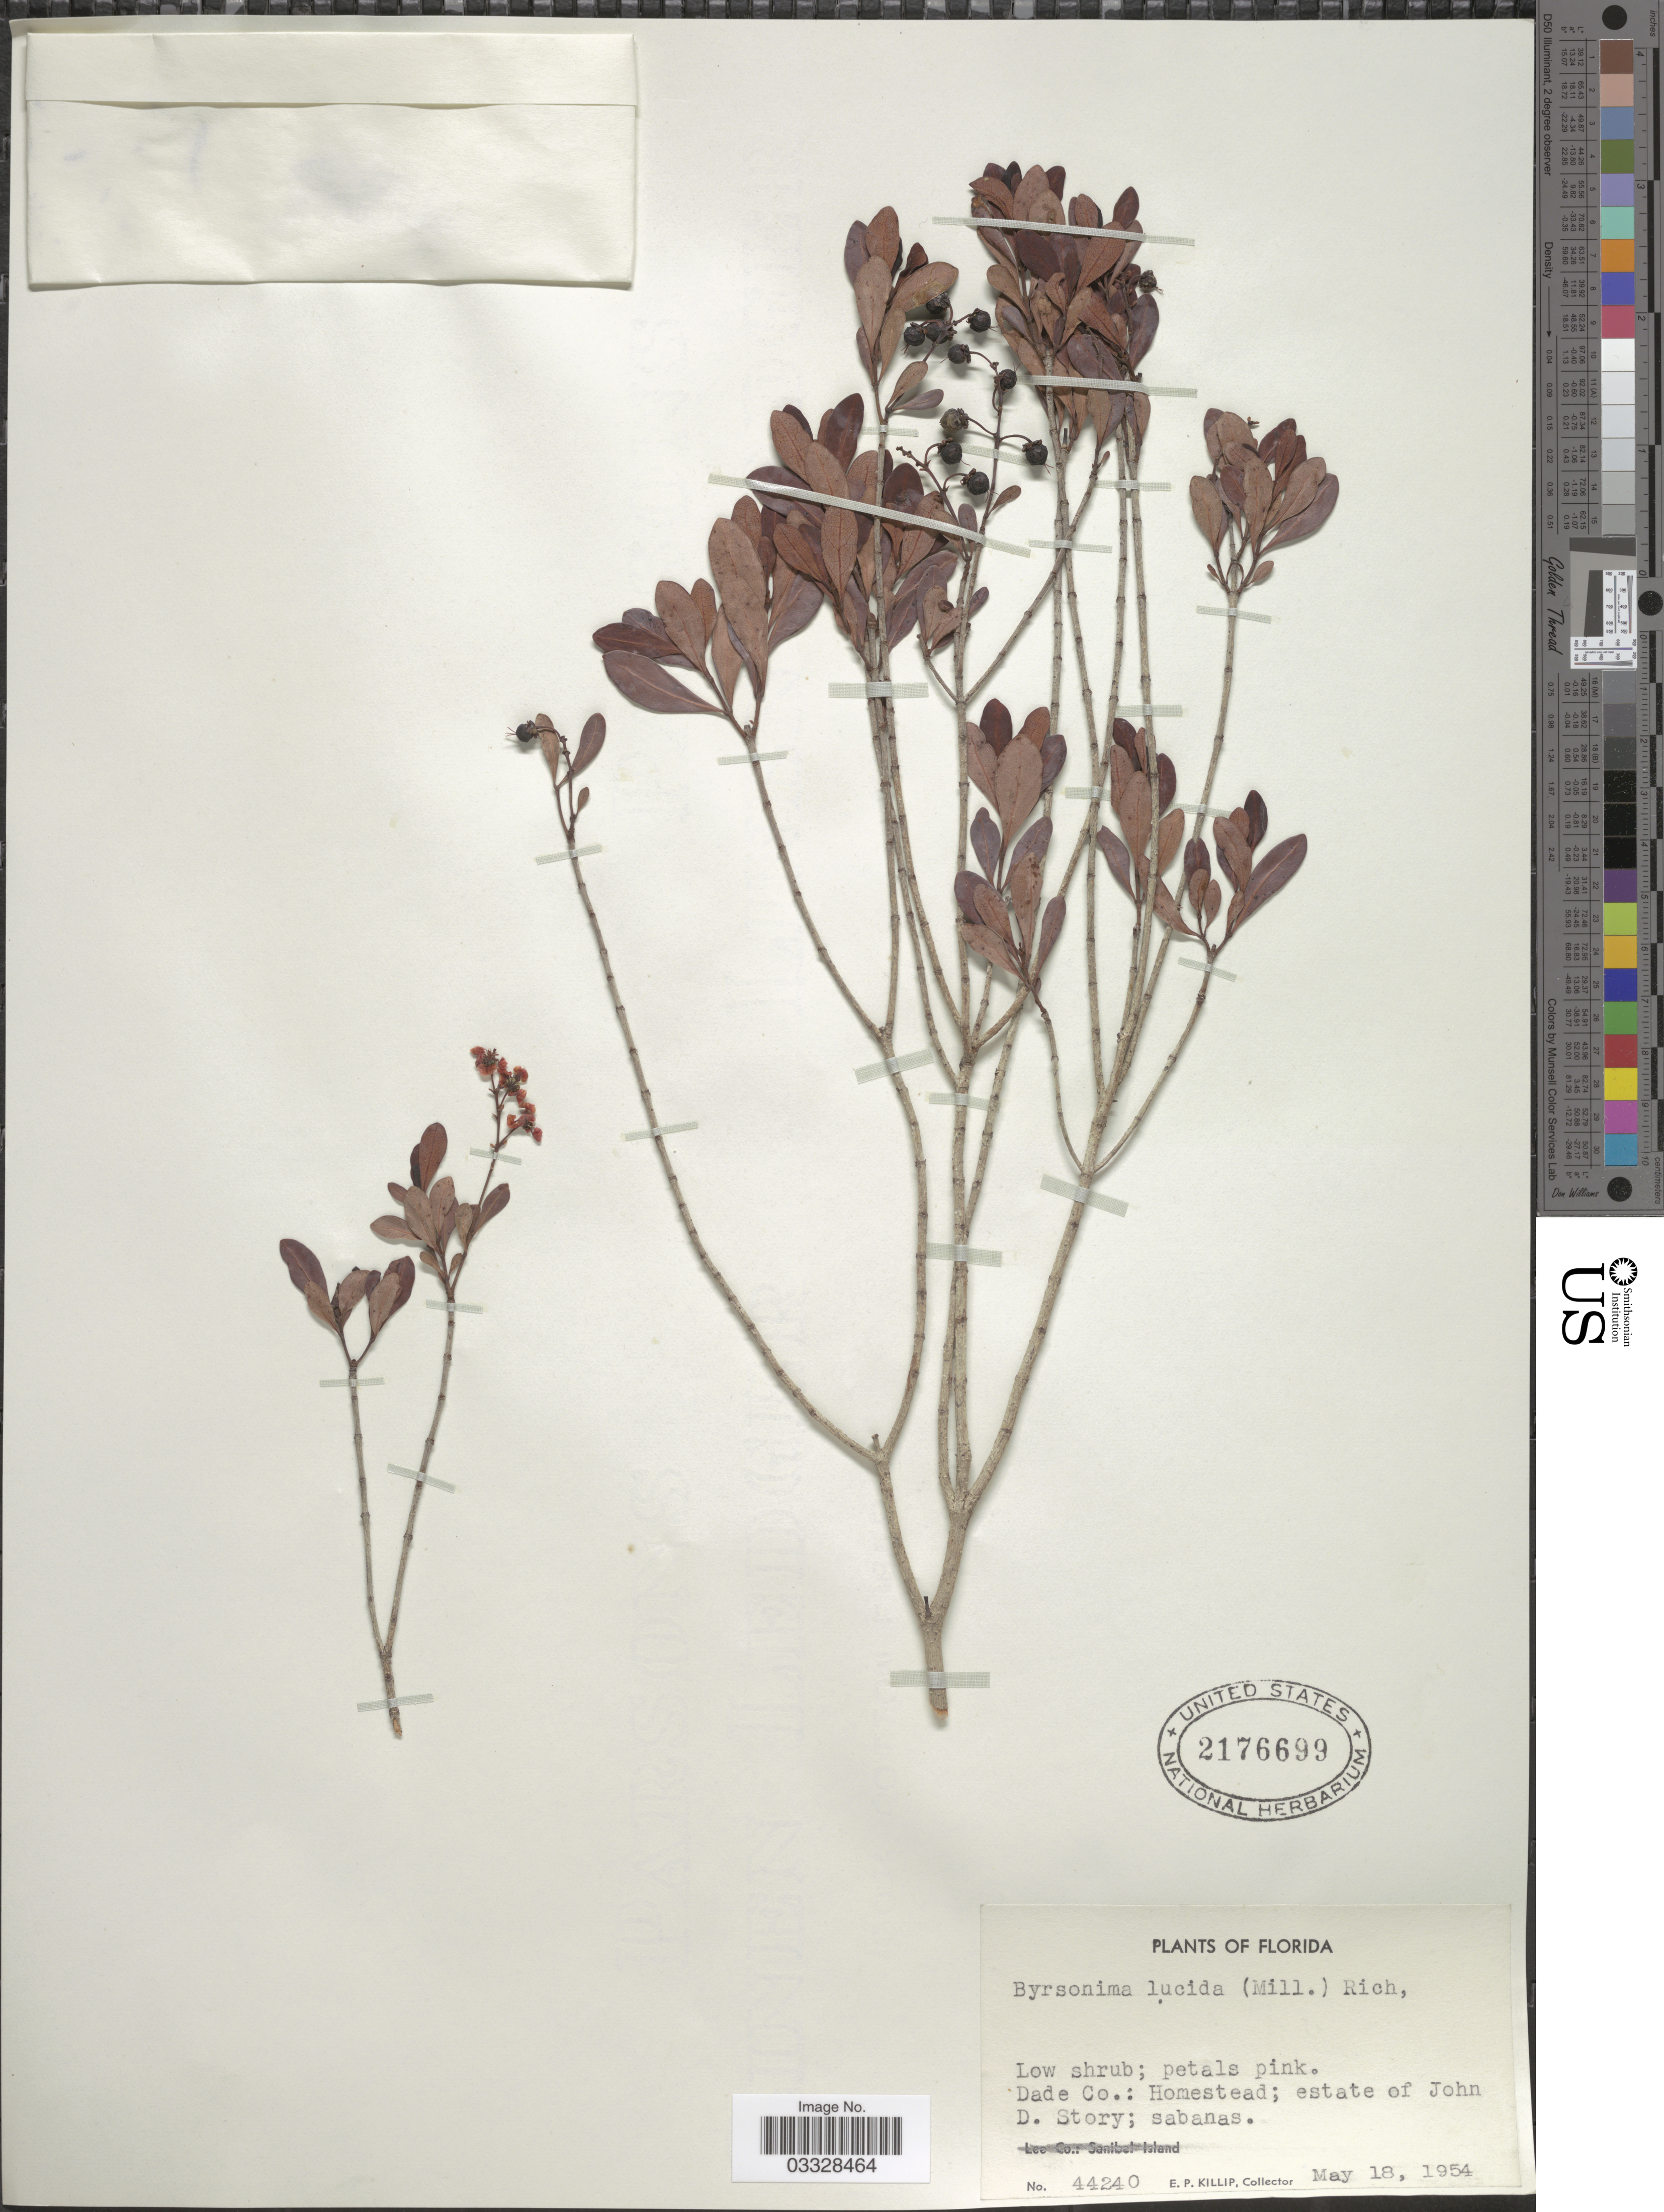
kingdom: Plantae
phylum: Tracheophyta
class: Magnoliopsida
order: Malpighiales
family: Malpighiaceae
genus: Byrsonima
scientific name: Byrsonima lucida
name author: (Mill.) DC.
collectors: E. P. Killip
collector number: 44240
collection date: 1954-05-18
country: United States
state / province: Florida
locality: Dade Co.: Homestead; estate of John D. Story.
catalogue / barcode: US 2176699